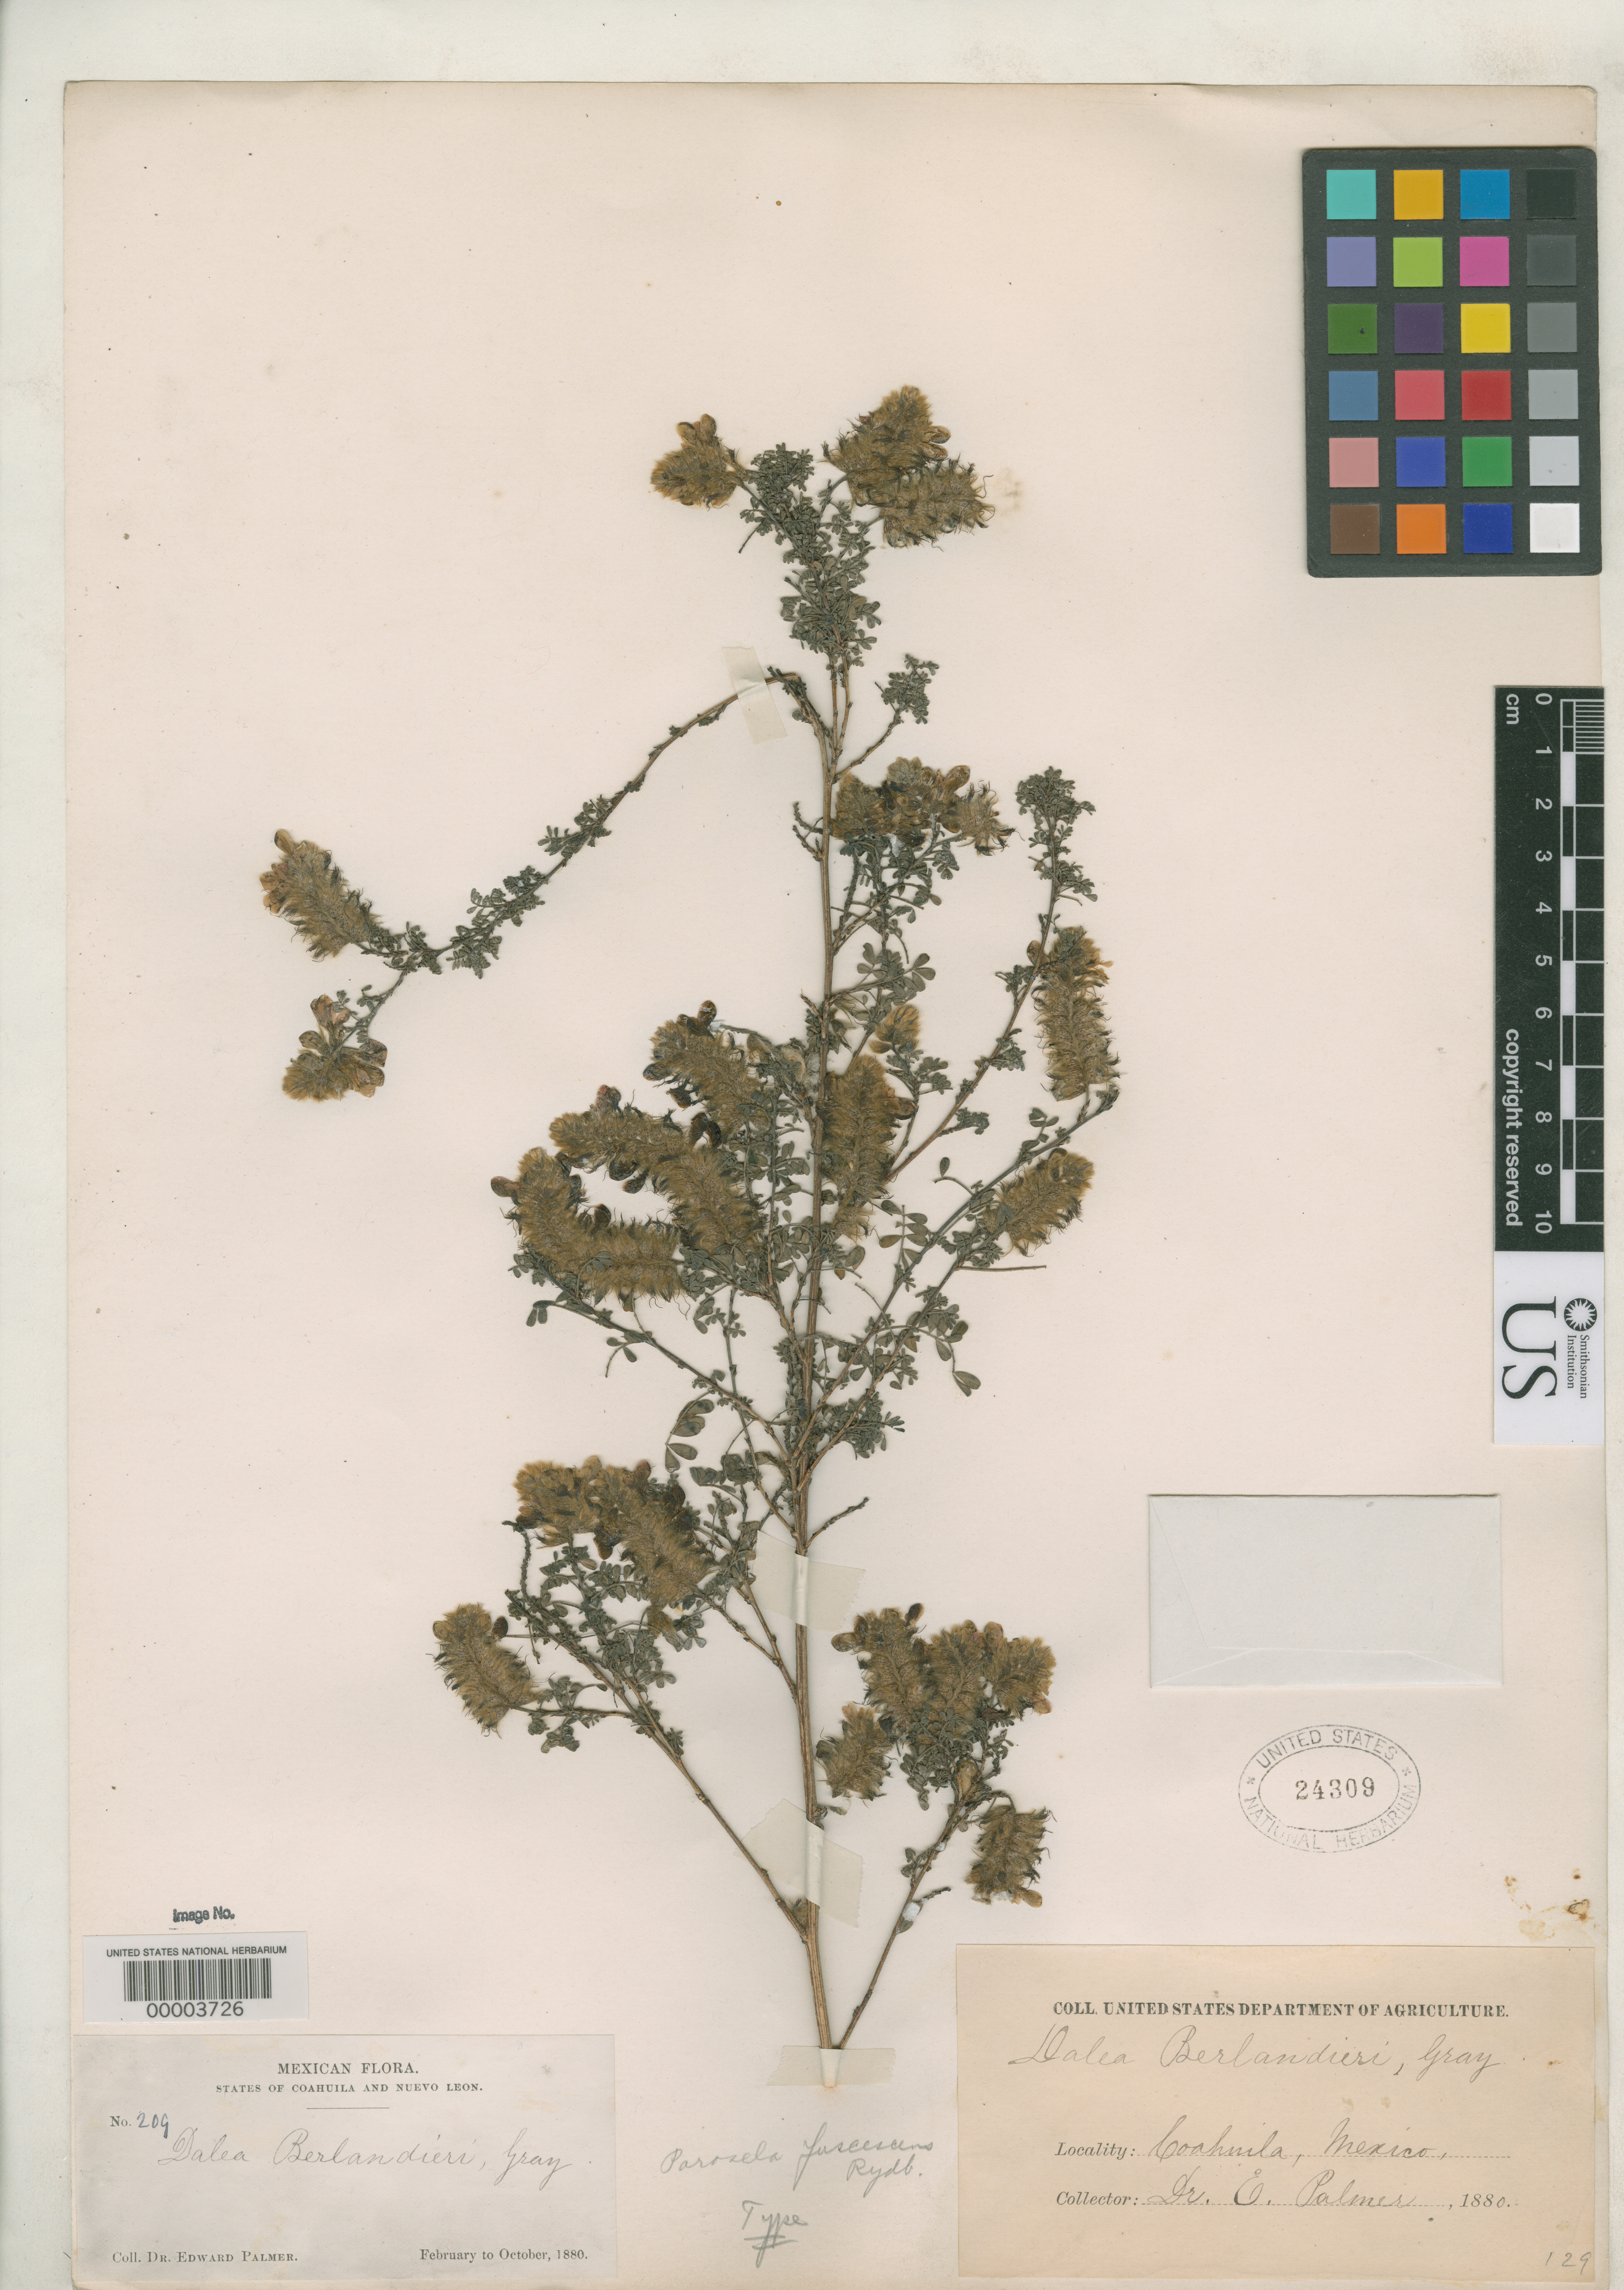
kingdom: Plantae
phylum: Tracheophyta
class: Magnoliopsida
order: Fabales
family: Fabaceae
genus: Parosela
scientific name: Parosela fuscescens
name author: Rydb.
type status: Holotype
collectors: E. Palmer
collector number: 209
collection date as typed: Feb 1880 to -- Oct 1880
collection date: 1880-02/1880-10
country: Mexico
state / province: Coahuila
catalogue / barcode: US 24309